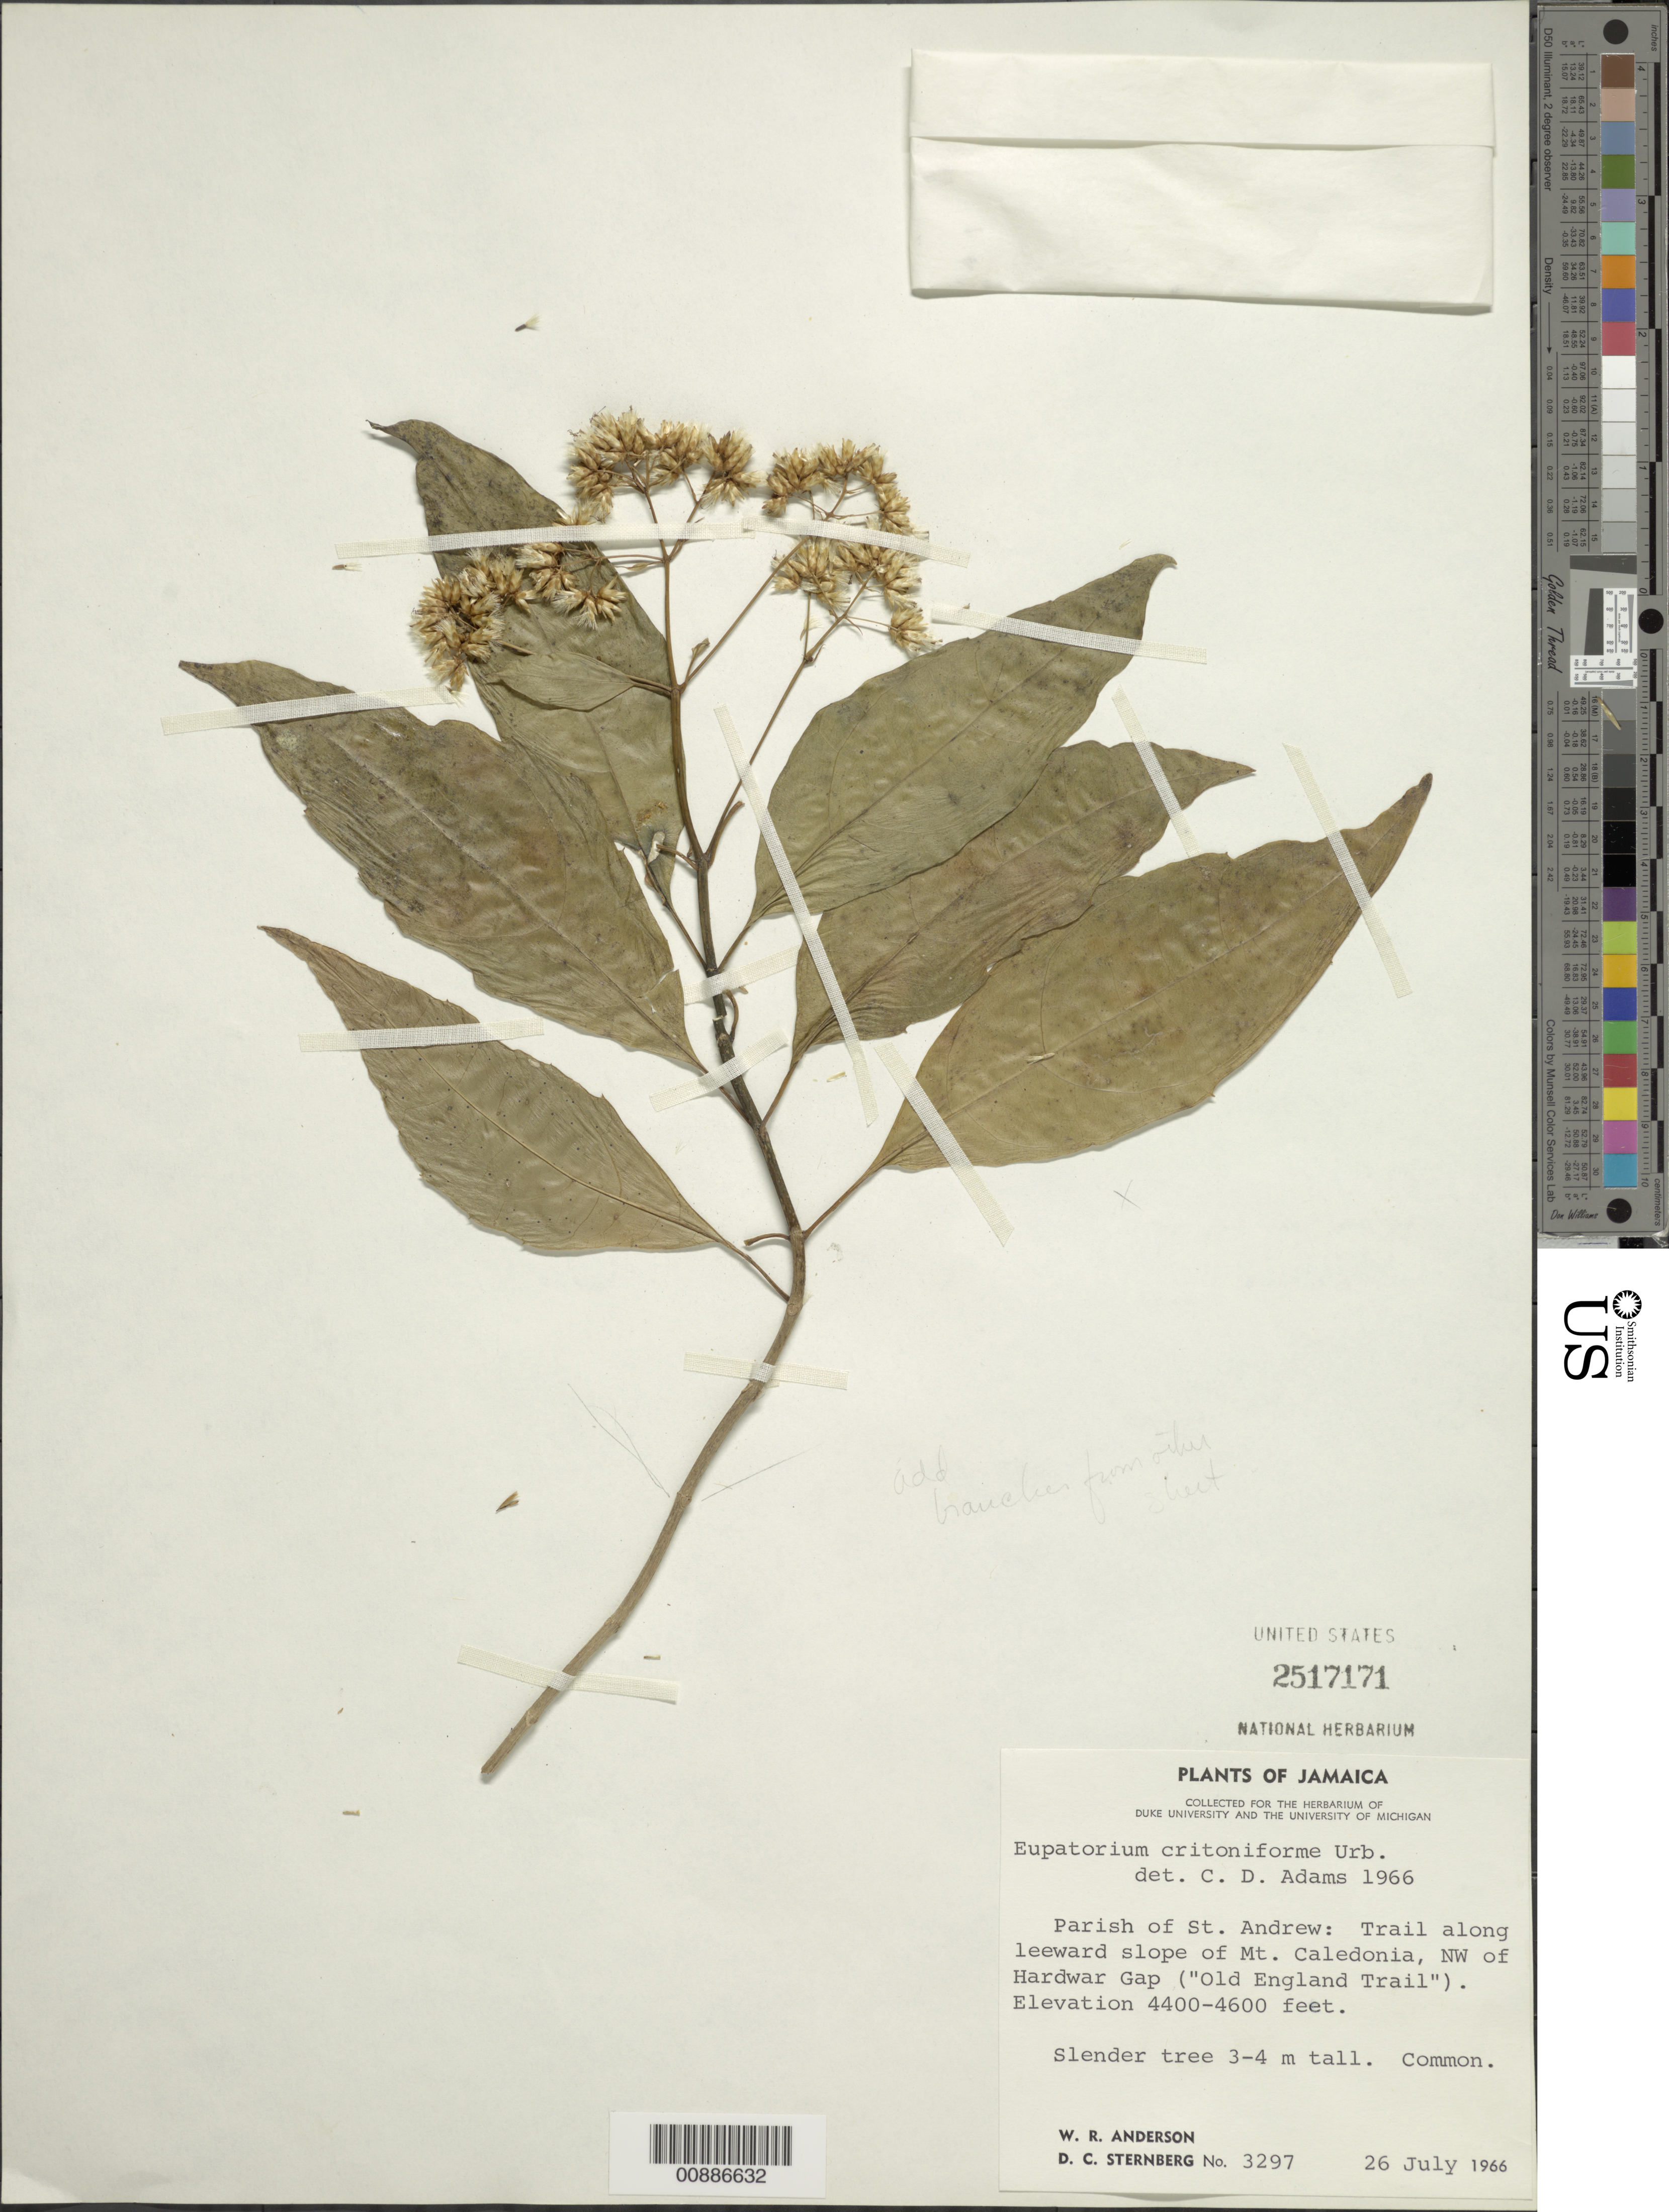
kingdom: Plantae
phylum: Tracheophyta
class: Magnoliopsida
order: Asterales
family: Asteraceae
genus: Urbananthus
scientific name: Urbananthus critoniforme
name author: (Urb.) R.M. King & H. Rob.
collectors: W. R. Anderson & D. Sternberg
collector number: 3297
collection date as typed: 26 Jul 1966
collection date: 1966-07-26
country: Jamaica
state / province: Saint Andrew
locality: Trail along leeward slope of Mt. Caledonia, NW of Hardwar Gap ("Old English Trail")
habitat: Montane, along trail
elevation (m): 1341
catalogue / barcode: US 2517171